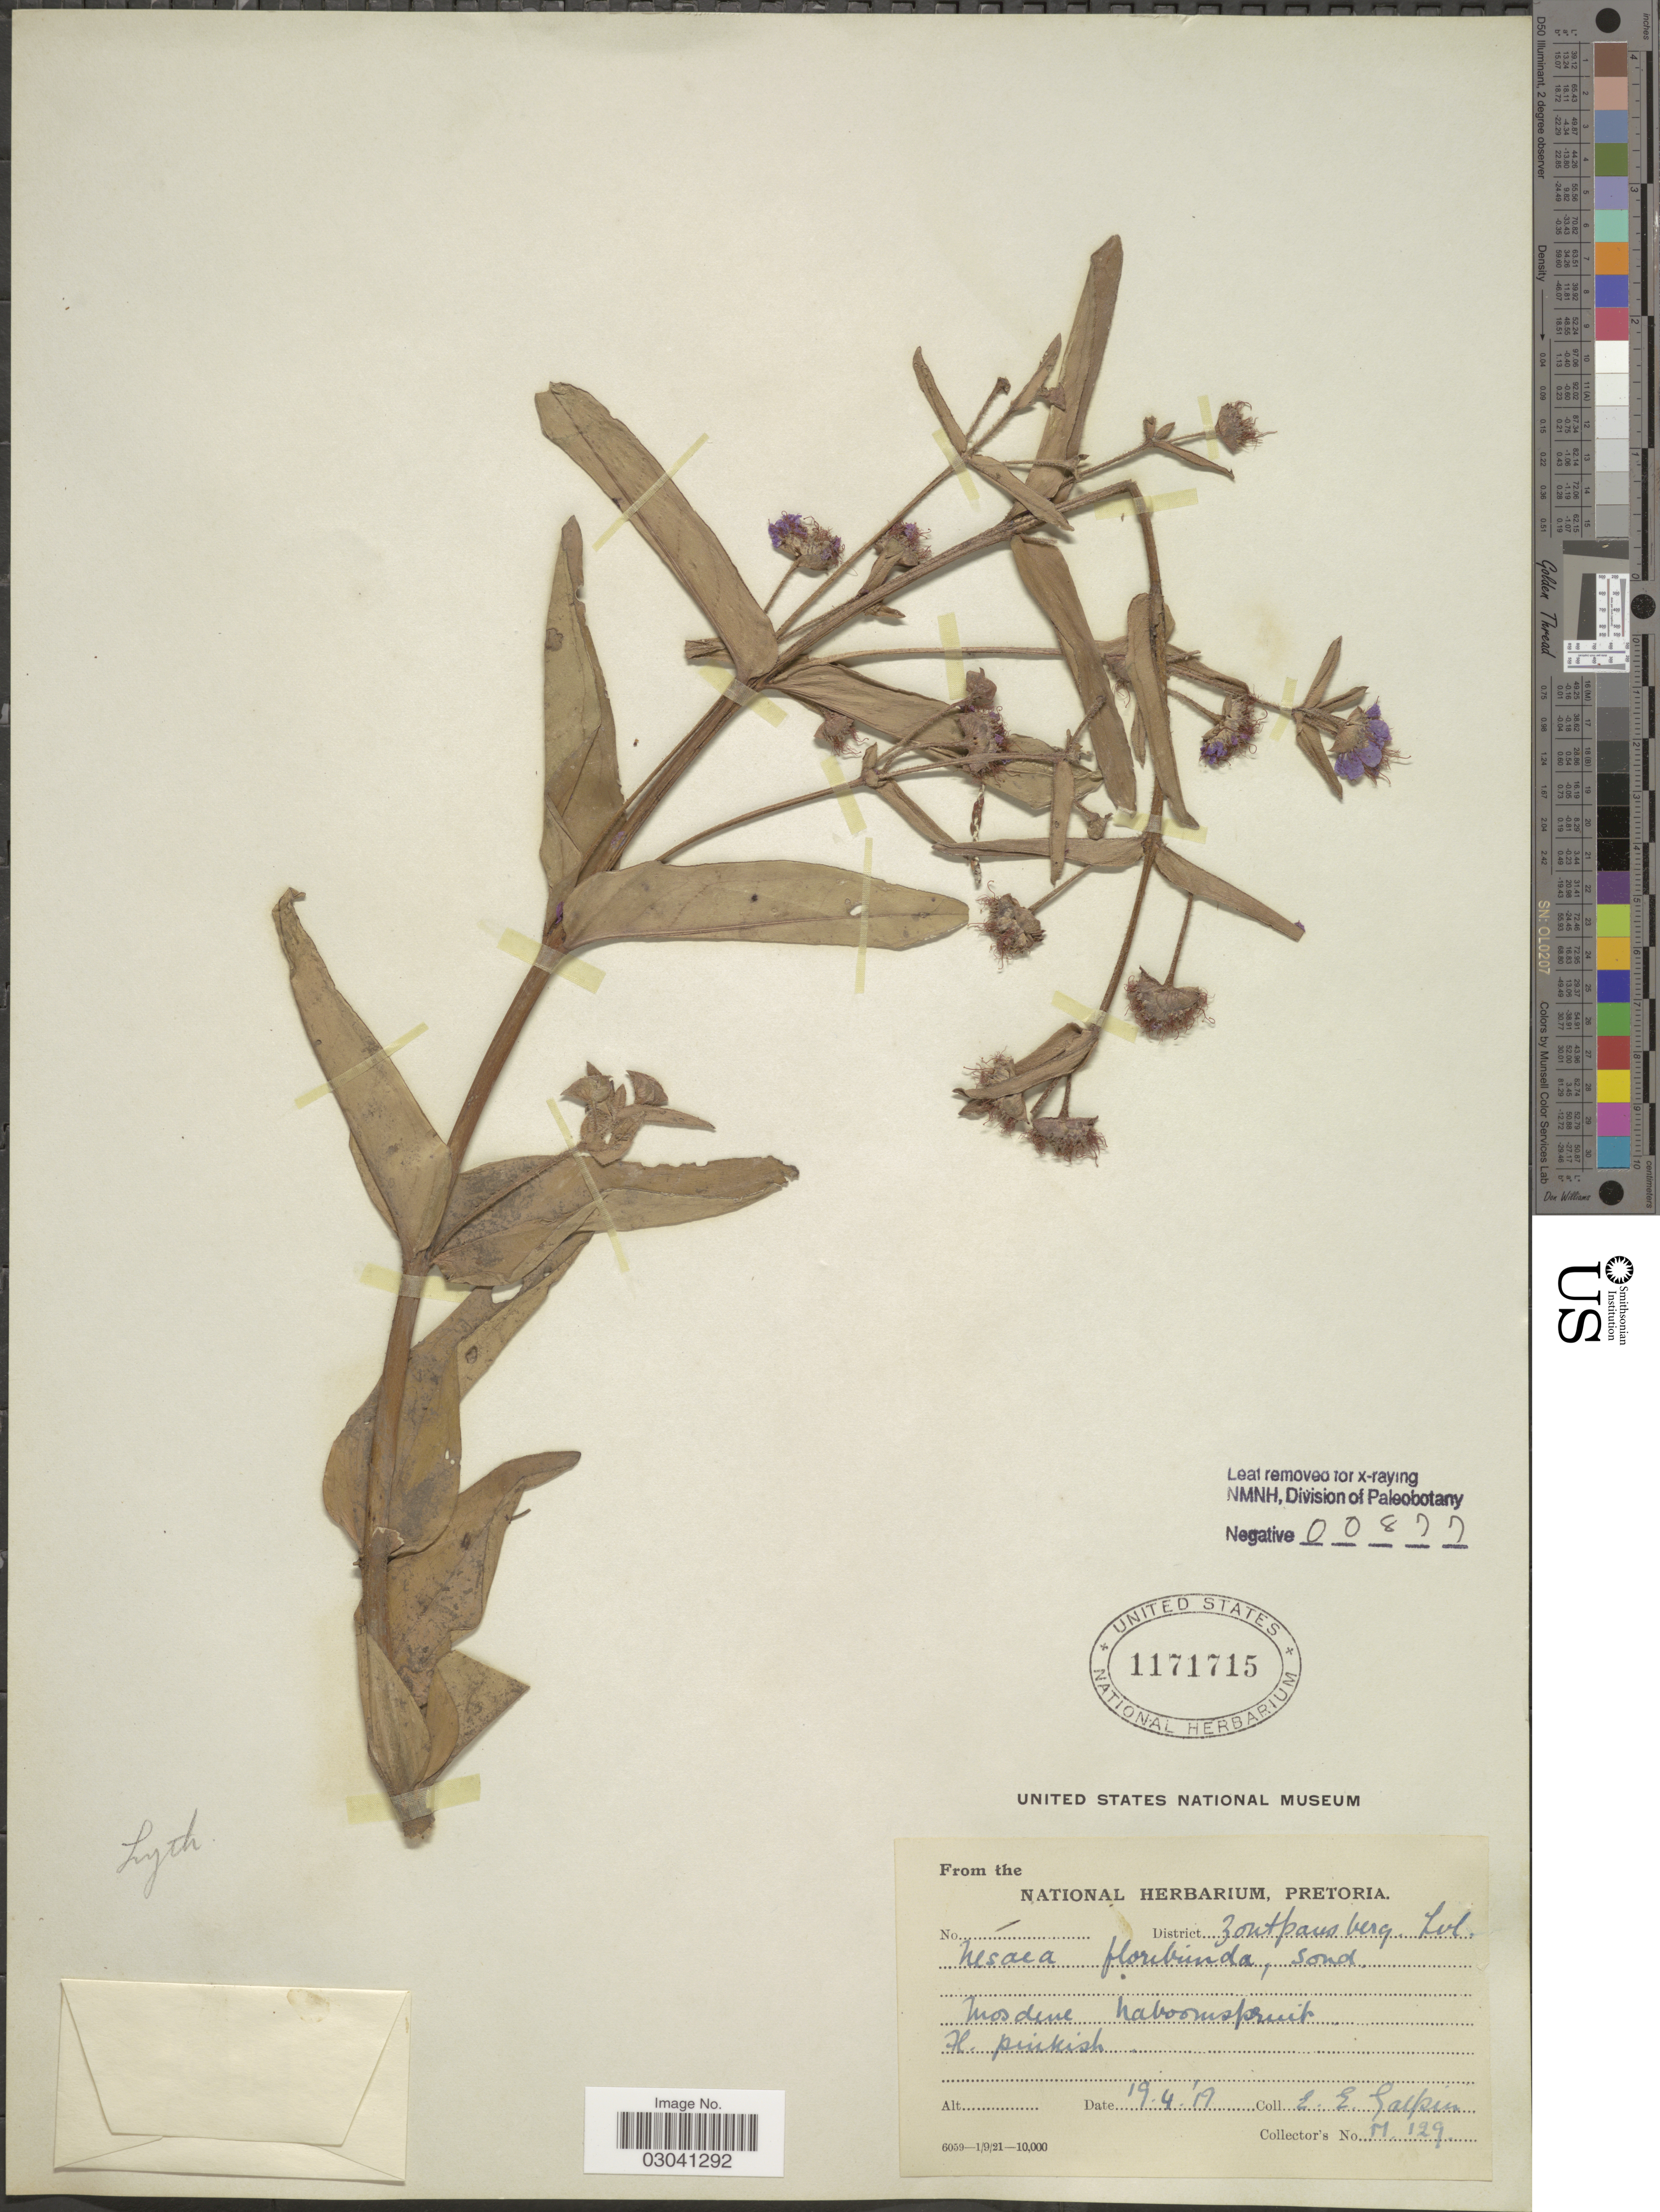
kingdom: Plantae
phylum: Tracheophyta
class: Magnoliopsida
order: Myrtales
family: Lythraceae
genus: Ammannia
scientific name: Ammannia radicans var. floribunda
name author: (Sond.) S.A. Graham & Gandhi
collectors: E. Galpin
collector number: M129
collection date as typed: Transcribed d/m/y: 19/4/19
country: South Africa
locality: District Zoutpansberg, Tvl.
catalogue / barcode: US 1171715